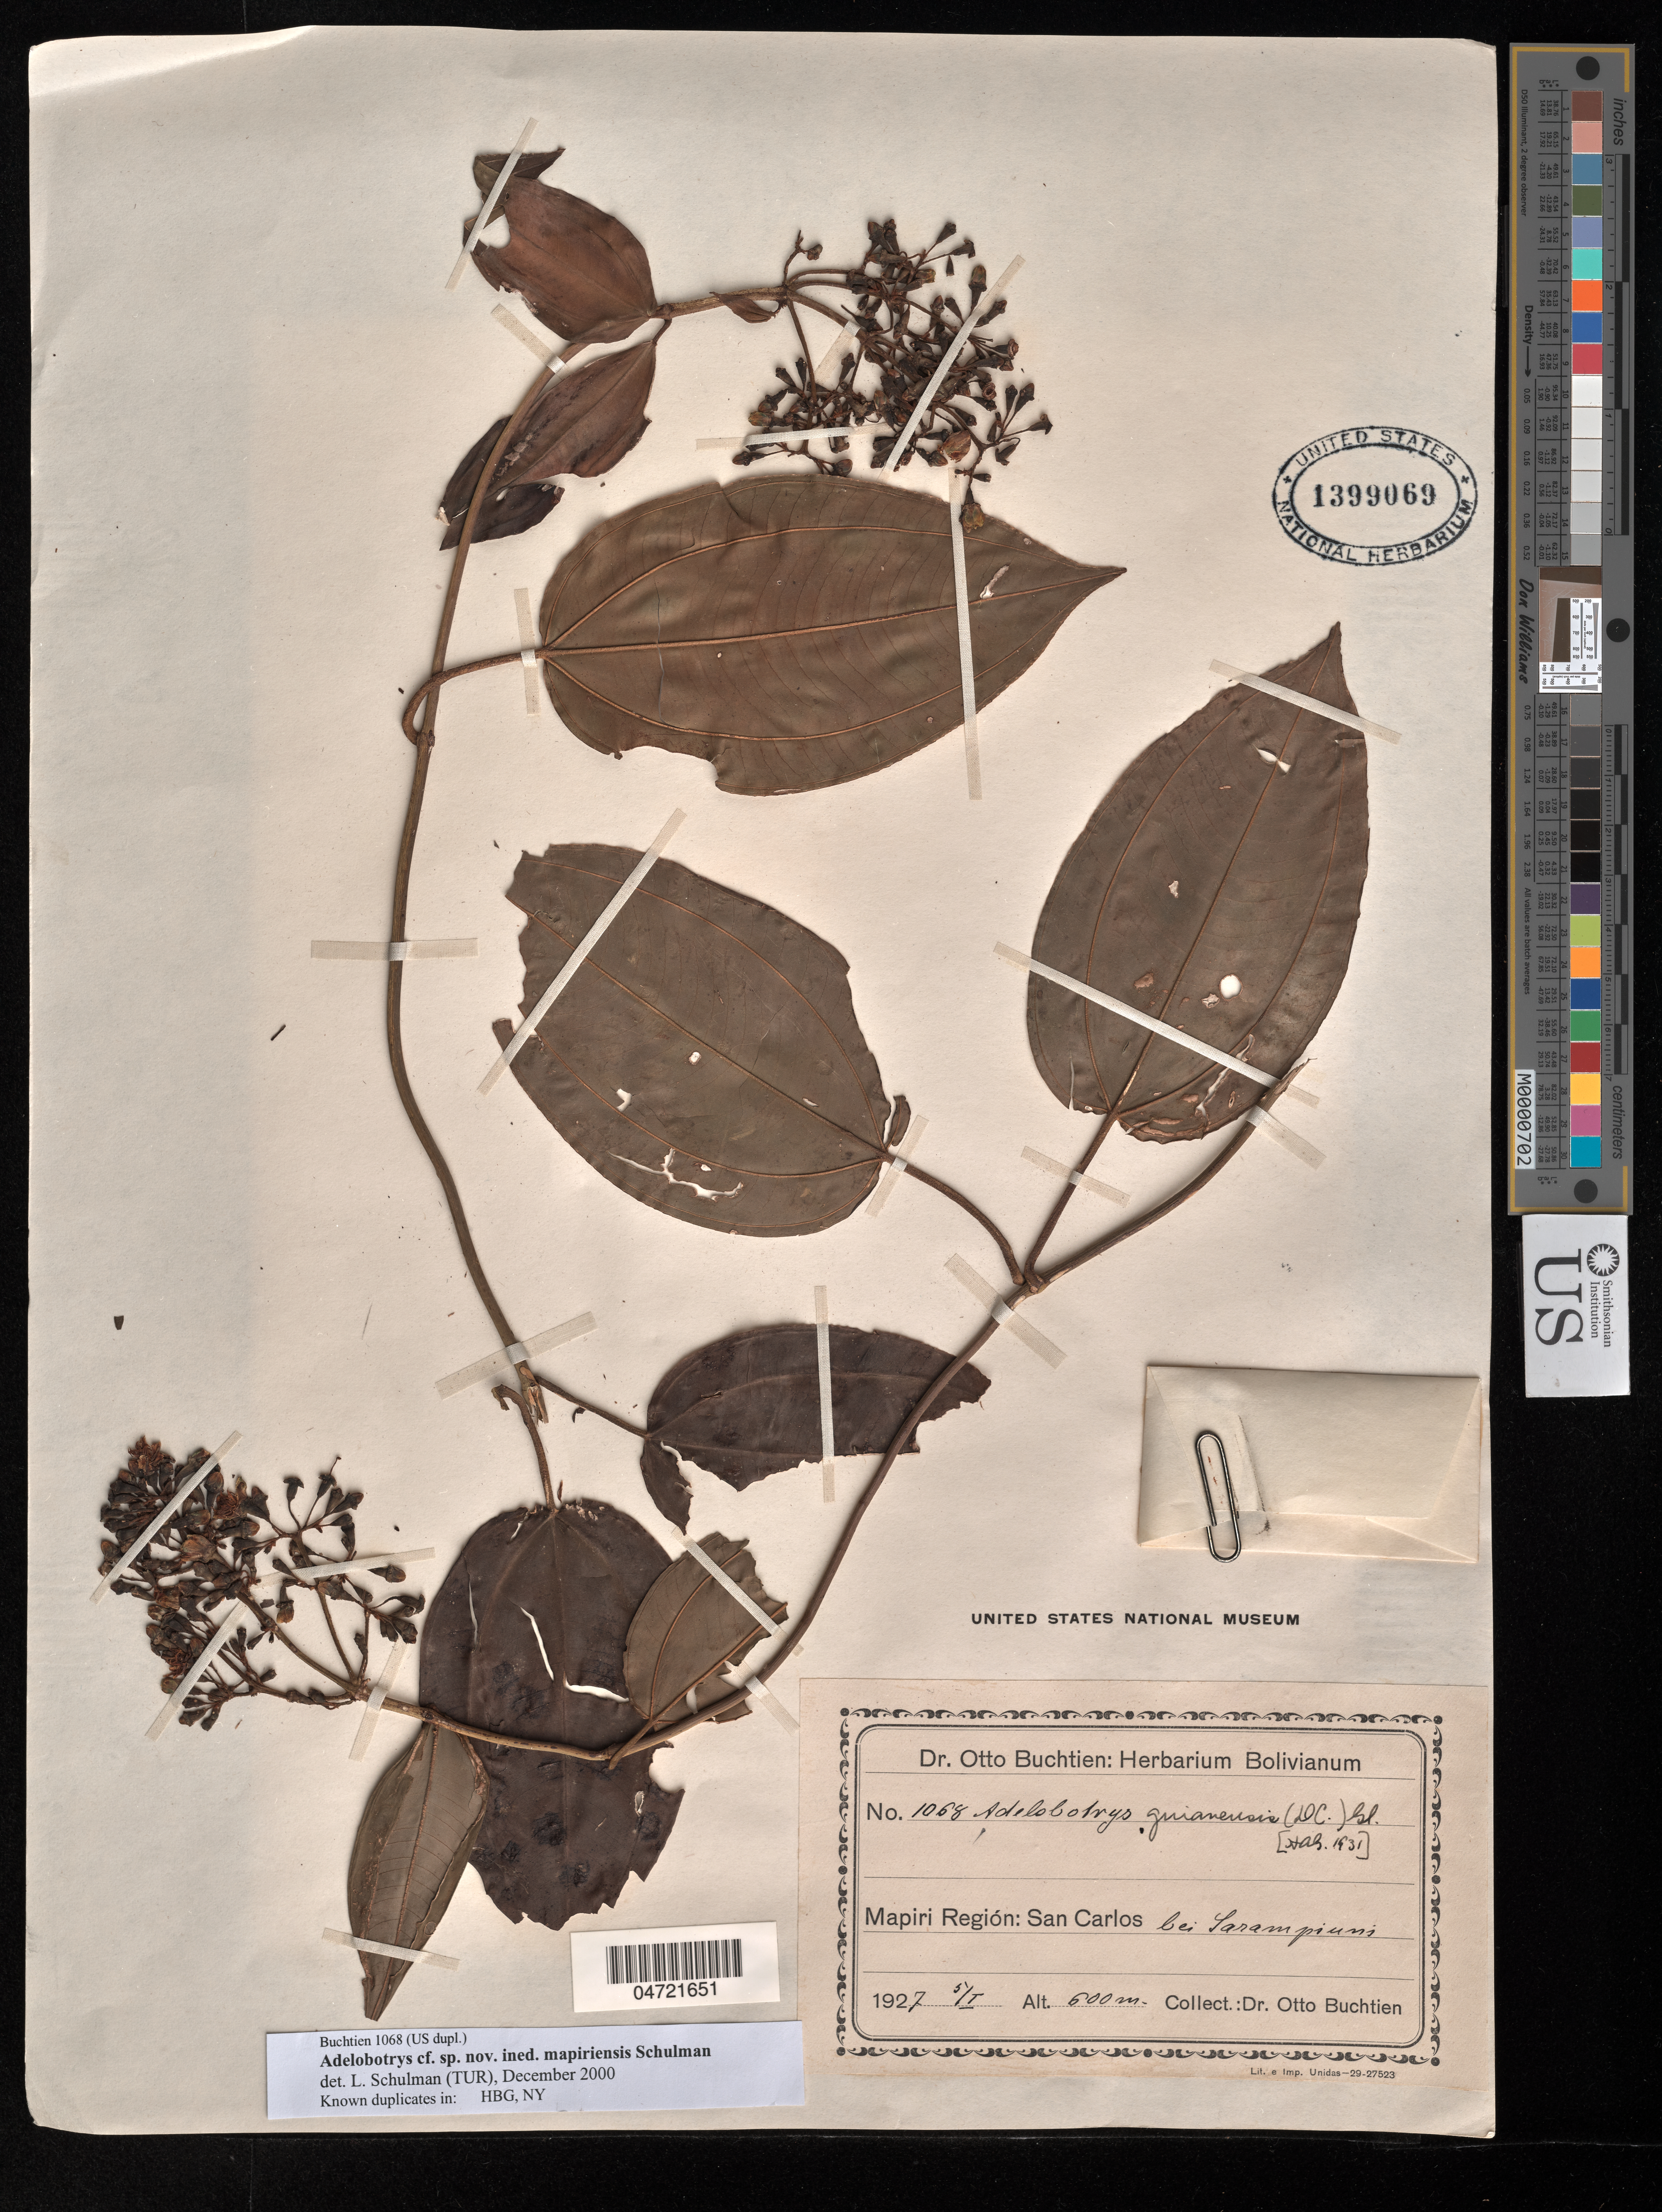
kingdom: Plantae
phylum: Tracheophyta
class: Magnoliopsida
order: Myrtales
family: Melastomataceae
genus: Adelobotrys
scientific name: Adelobotrys sp. nov.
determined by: Schulman, Leif, (TUR), University of Turku (FINLAND)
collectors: O. Buchtien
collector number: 1068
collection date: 1927-01-05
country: Bolivia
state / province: La Paz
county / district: Mapiri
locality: San Carlos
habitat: Bei Sarampiuni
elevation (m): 750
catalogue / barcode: US 1399069